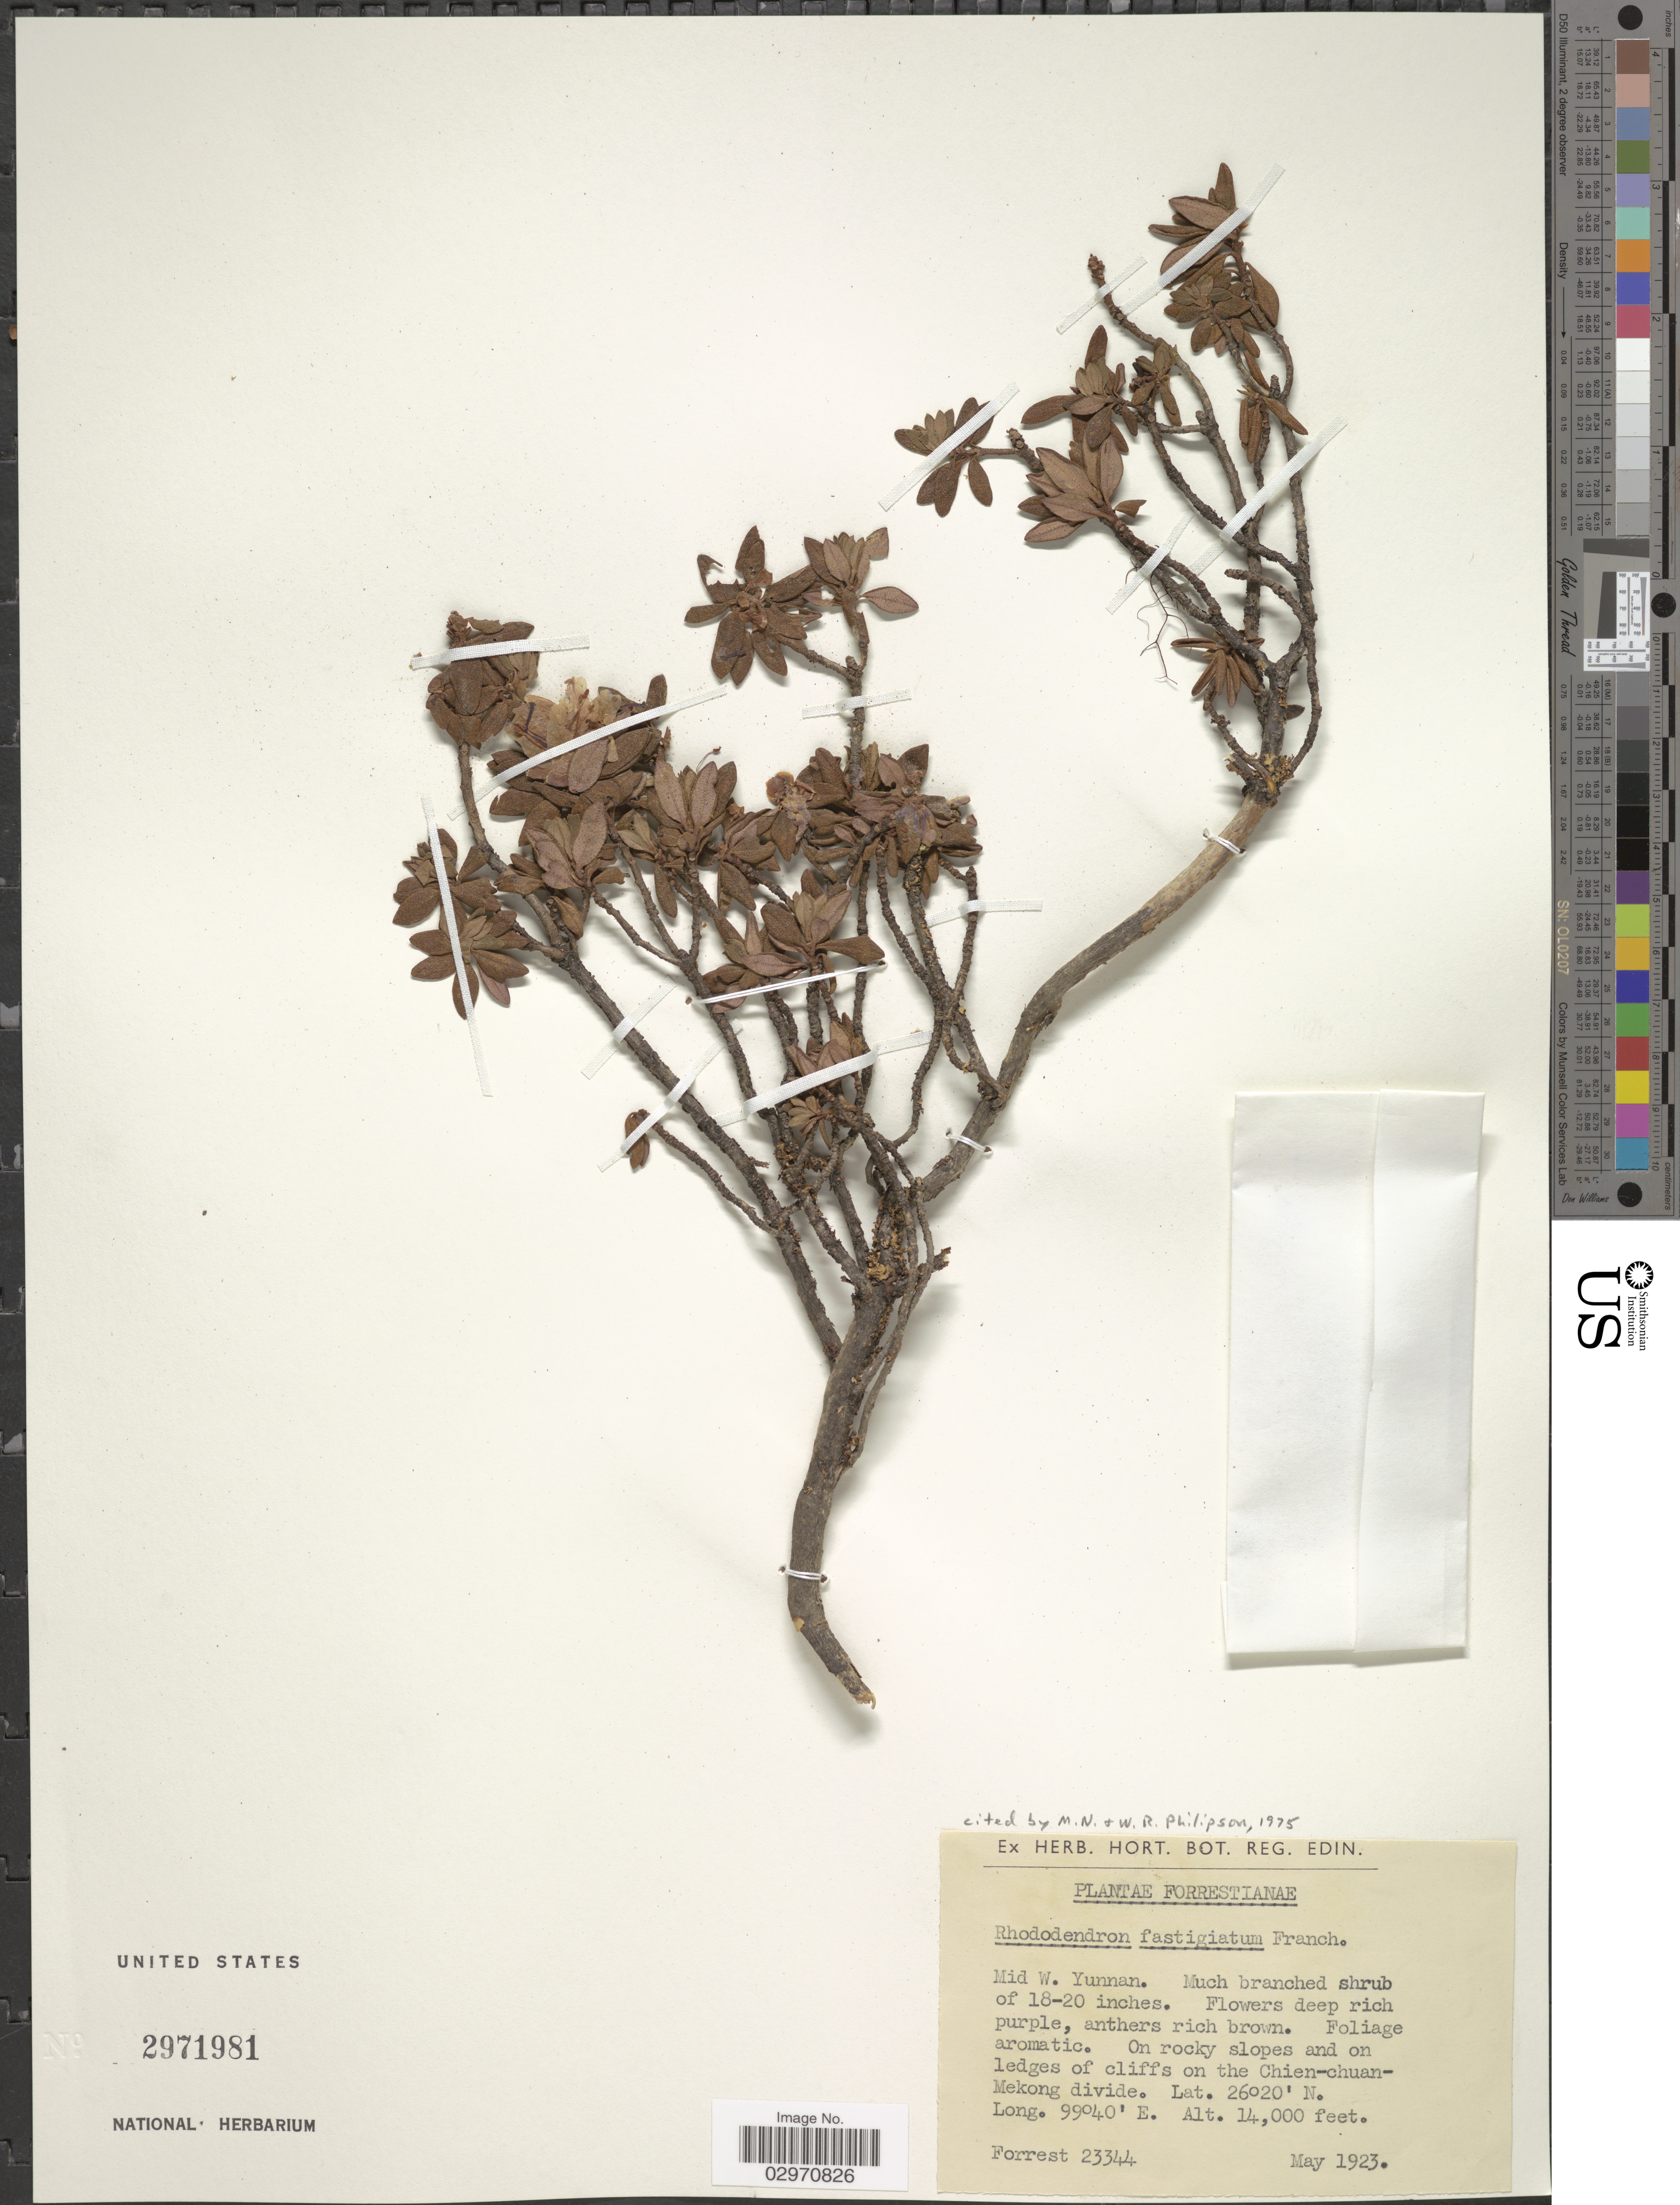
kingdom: Plantae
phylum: Tracheophyta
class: Magnoliopsida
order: Ericales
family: Ericaceae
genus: Rhododendron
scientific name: Rhododendron fastigiatum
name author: Franch.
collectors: -. Forrest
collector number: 23344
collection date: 1923-05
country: China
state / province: Yunnan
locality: Mid W. Yunnan, on rocky slopes and on ledges of cliffs on the Chien-chuan-Mekong divide.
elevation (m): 4267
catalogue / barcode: US 2971981